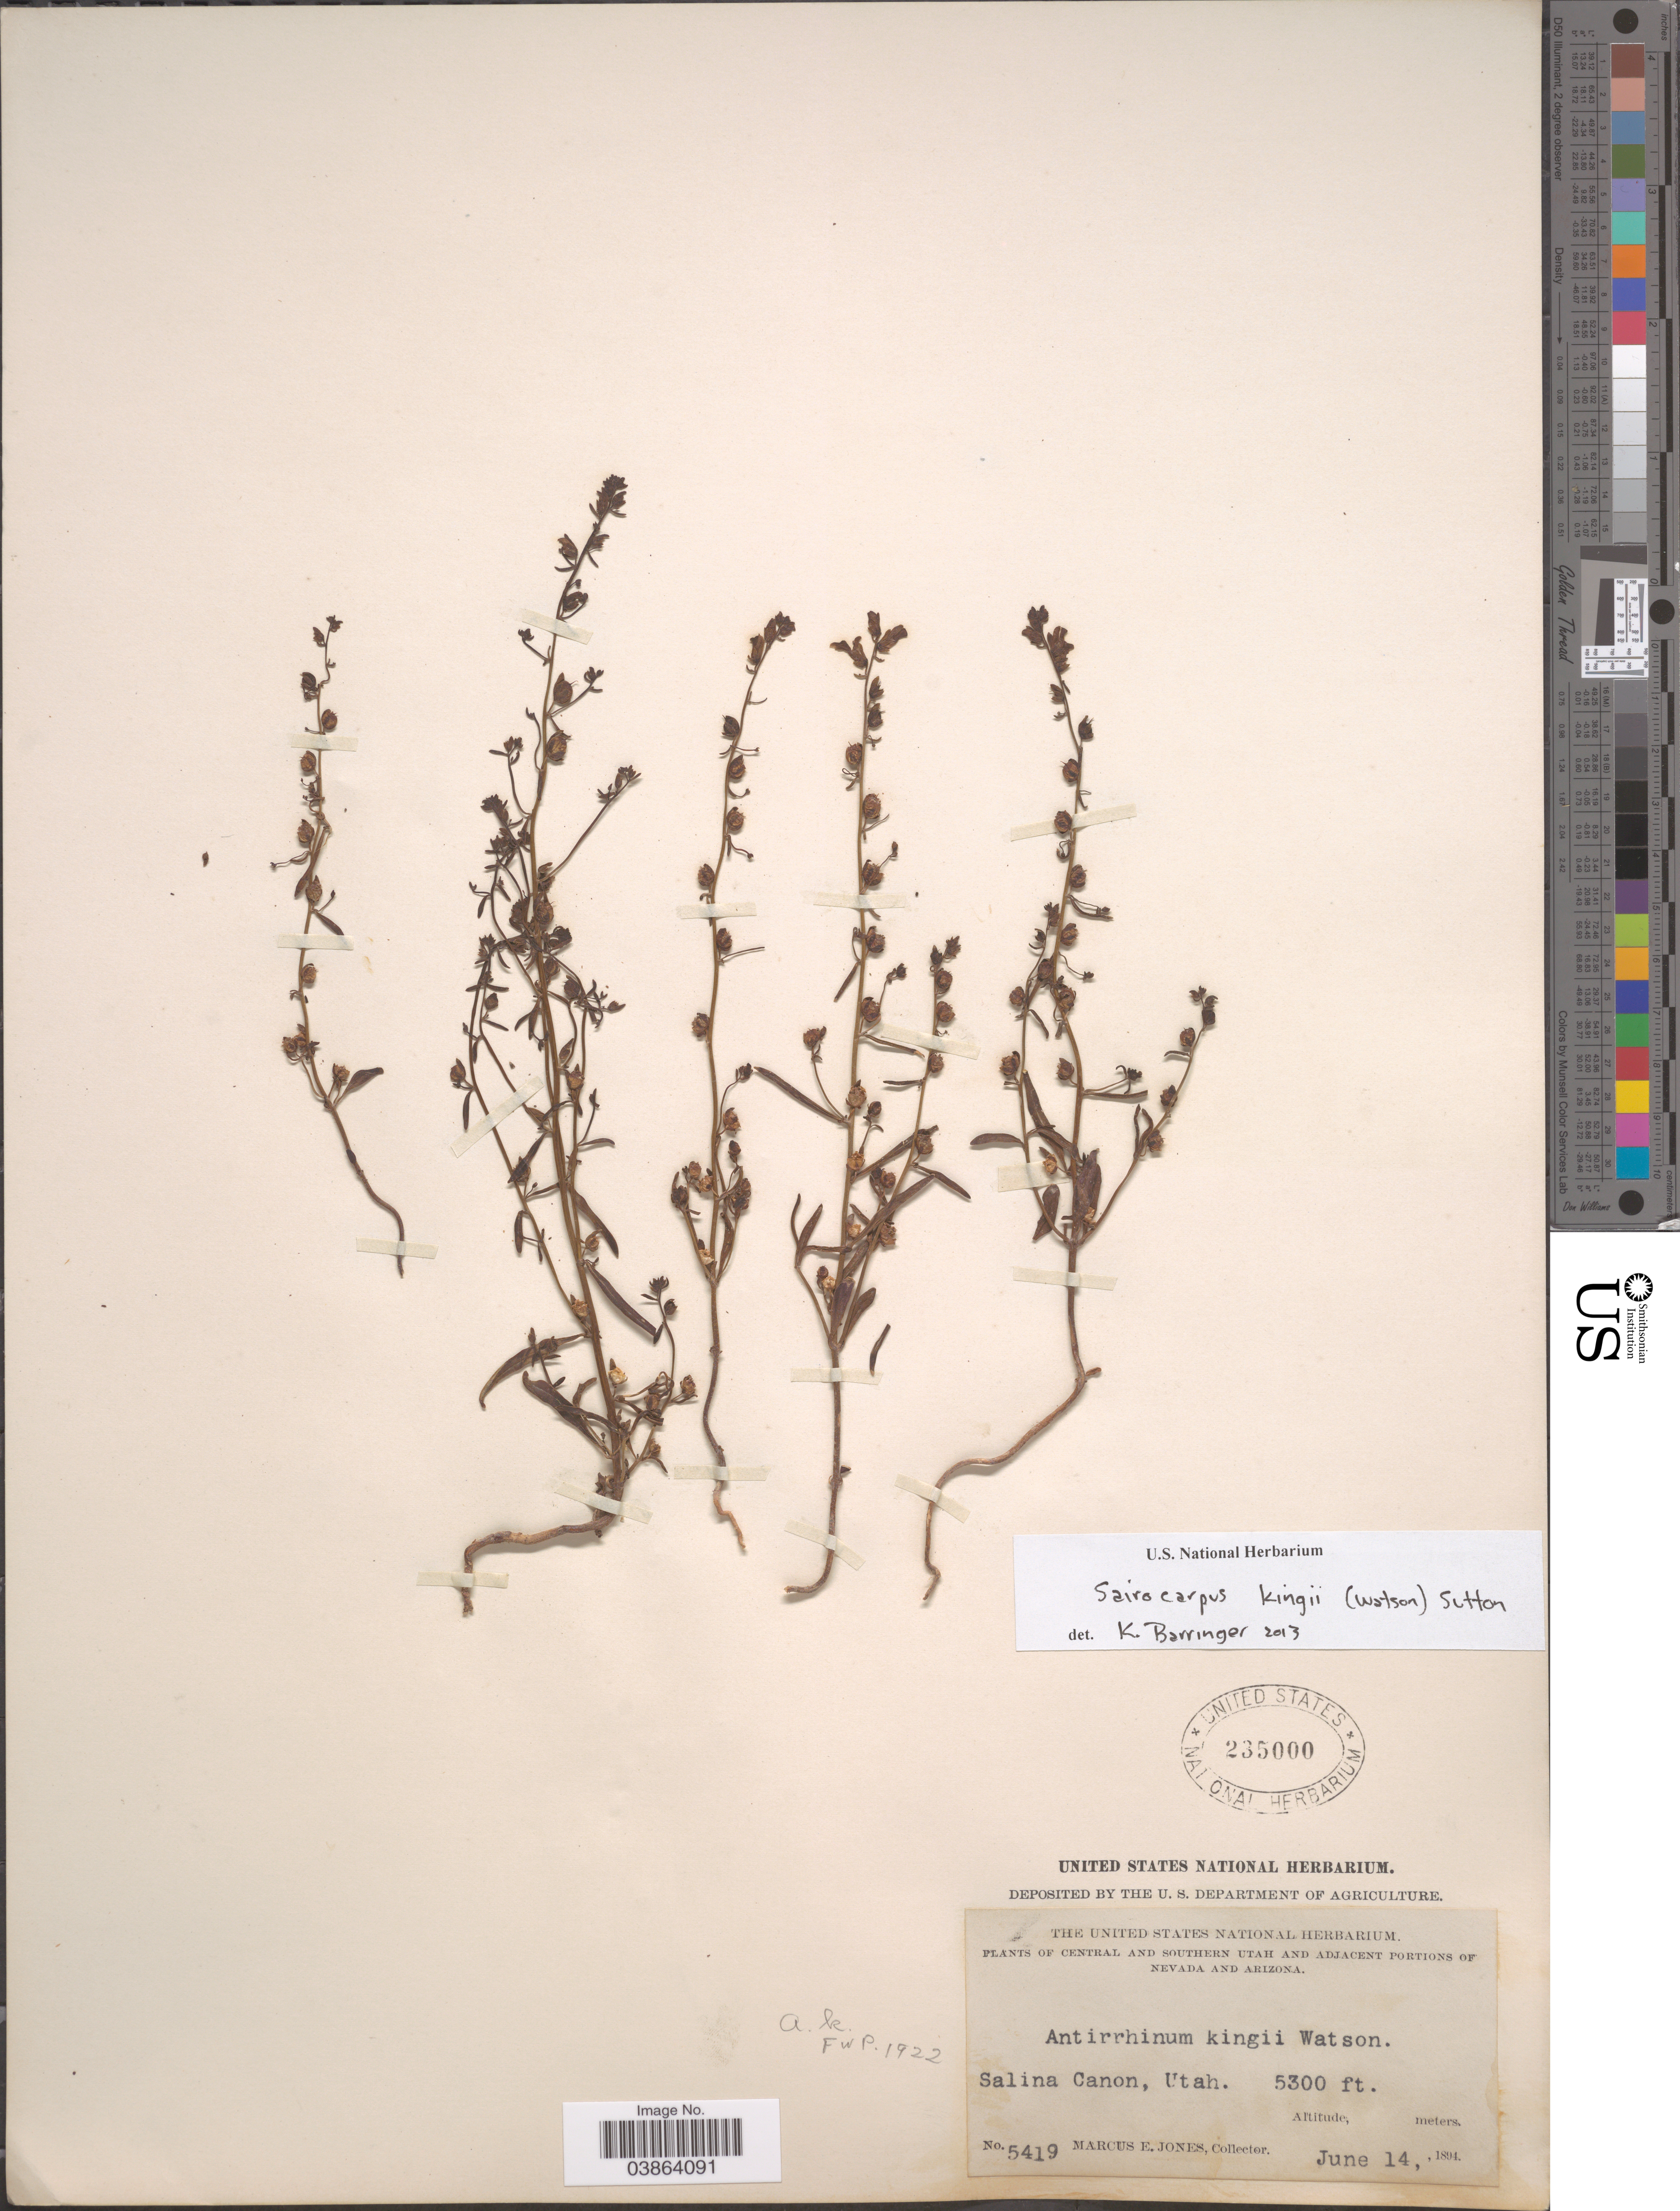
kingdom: Plantae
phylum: Tracheophyta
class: Magnoliopsida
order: Lamiales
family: Plantaginaceae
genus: Sairocarpus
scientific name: Sairocarpus kingii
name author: (S. Watson) D.A. Sutton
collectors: M. E. Jones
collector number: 5419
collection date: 1894-06-14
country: United States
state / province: Utah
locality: Central and Southern Utah. Salina Canon.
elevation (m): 1615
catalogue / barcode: US 235000